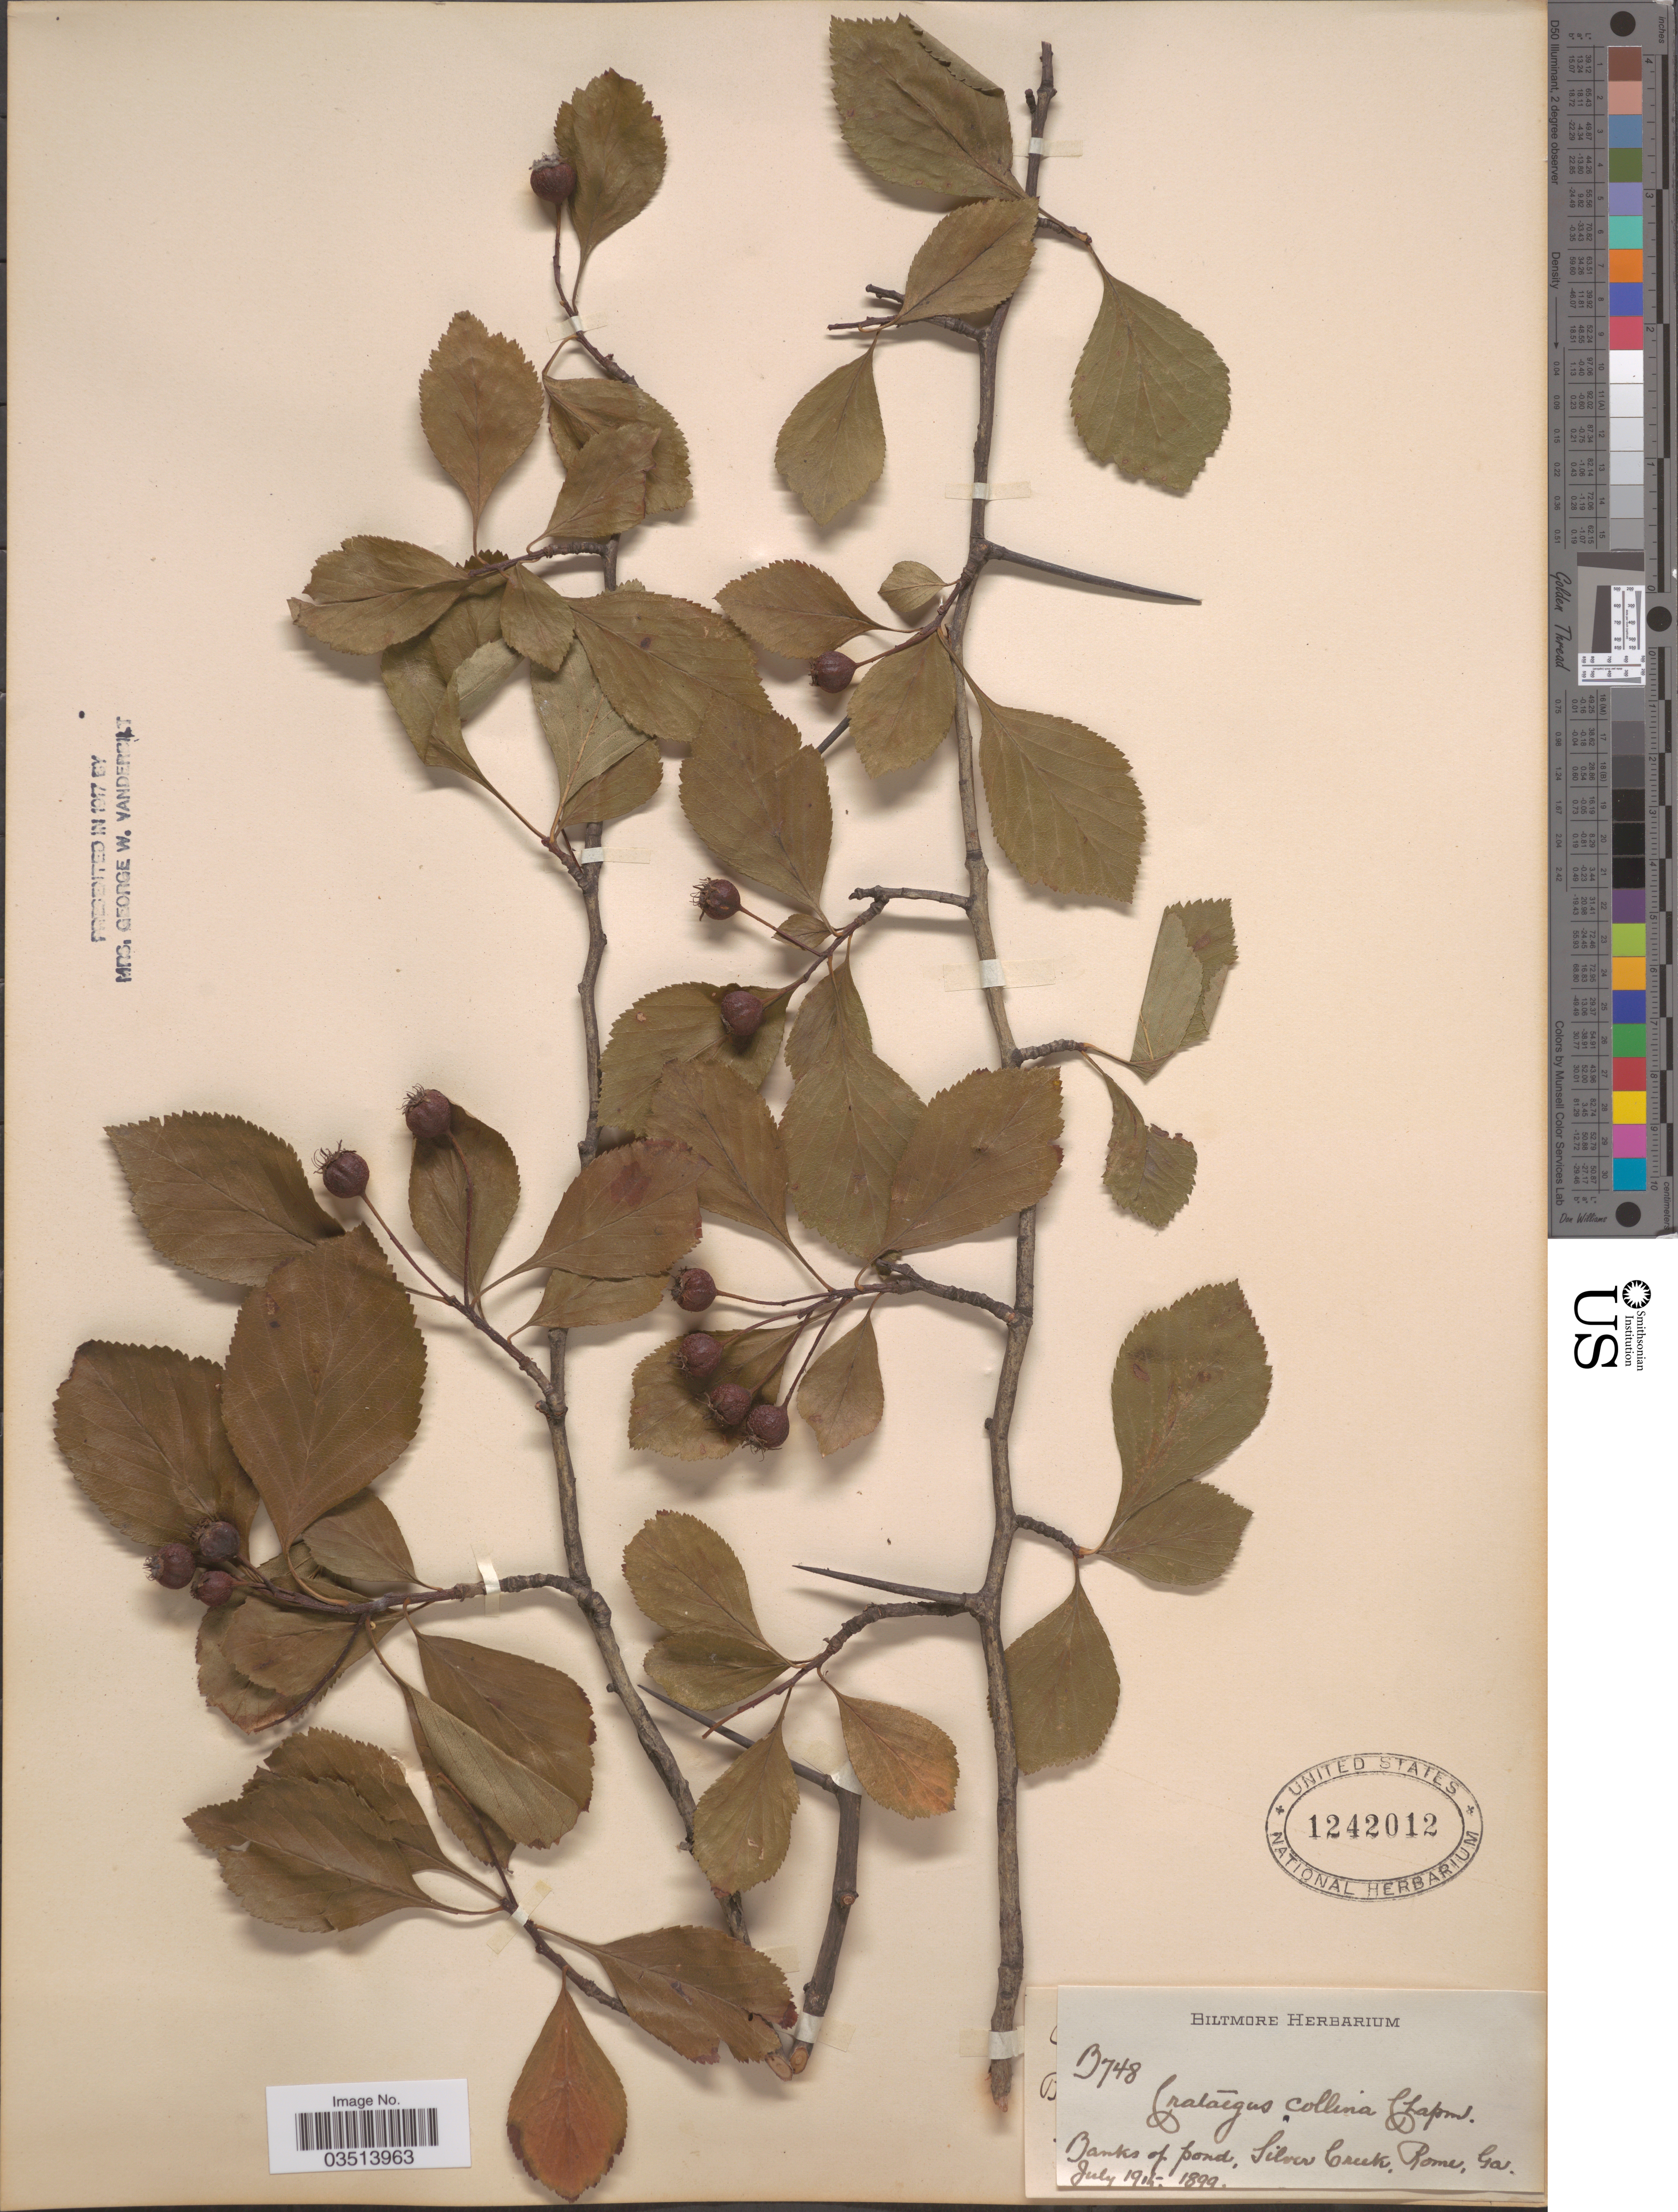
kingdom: Plantae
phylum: Tracheophyta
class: Magnoliopsida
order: Rosales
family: Rosaceae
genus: Crataegus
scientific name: Crataegus collina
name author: Chapm.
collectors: ex herb. Biltmore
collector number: B748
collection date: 1899-07-19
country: United States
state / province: Georgia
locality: Banks of pond, Silver Creek, Rome.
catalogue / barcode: US 1242012